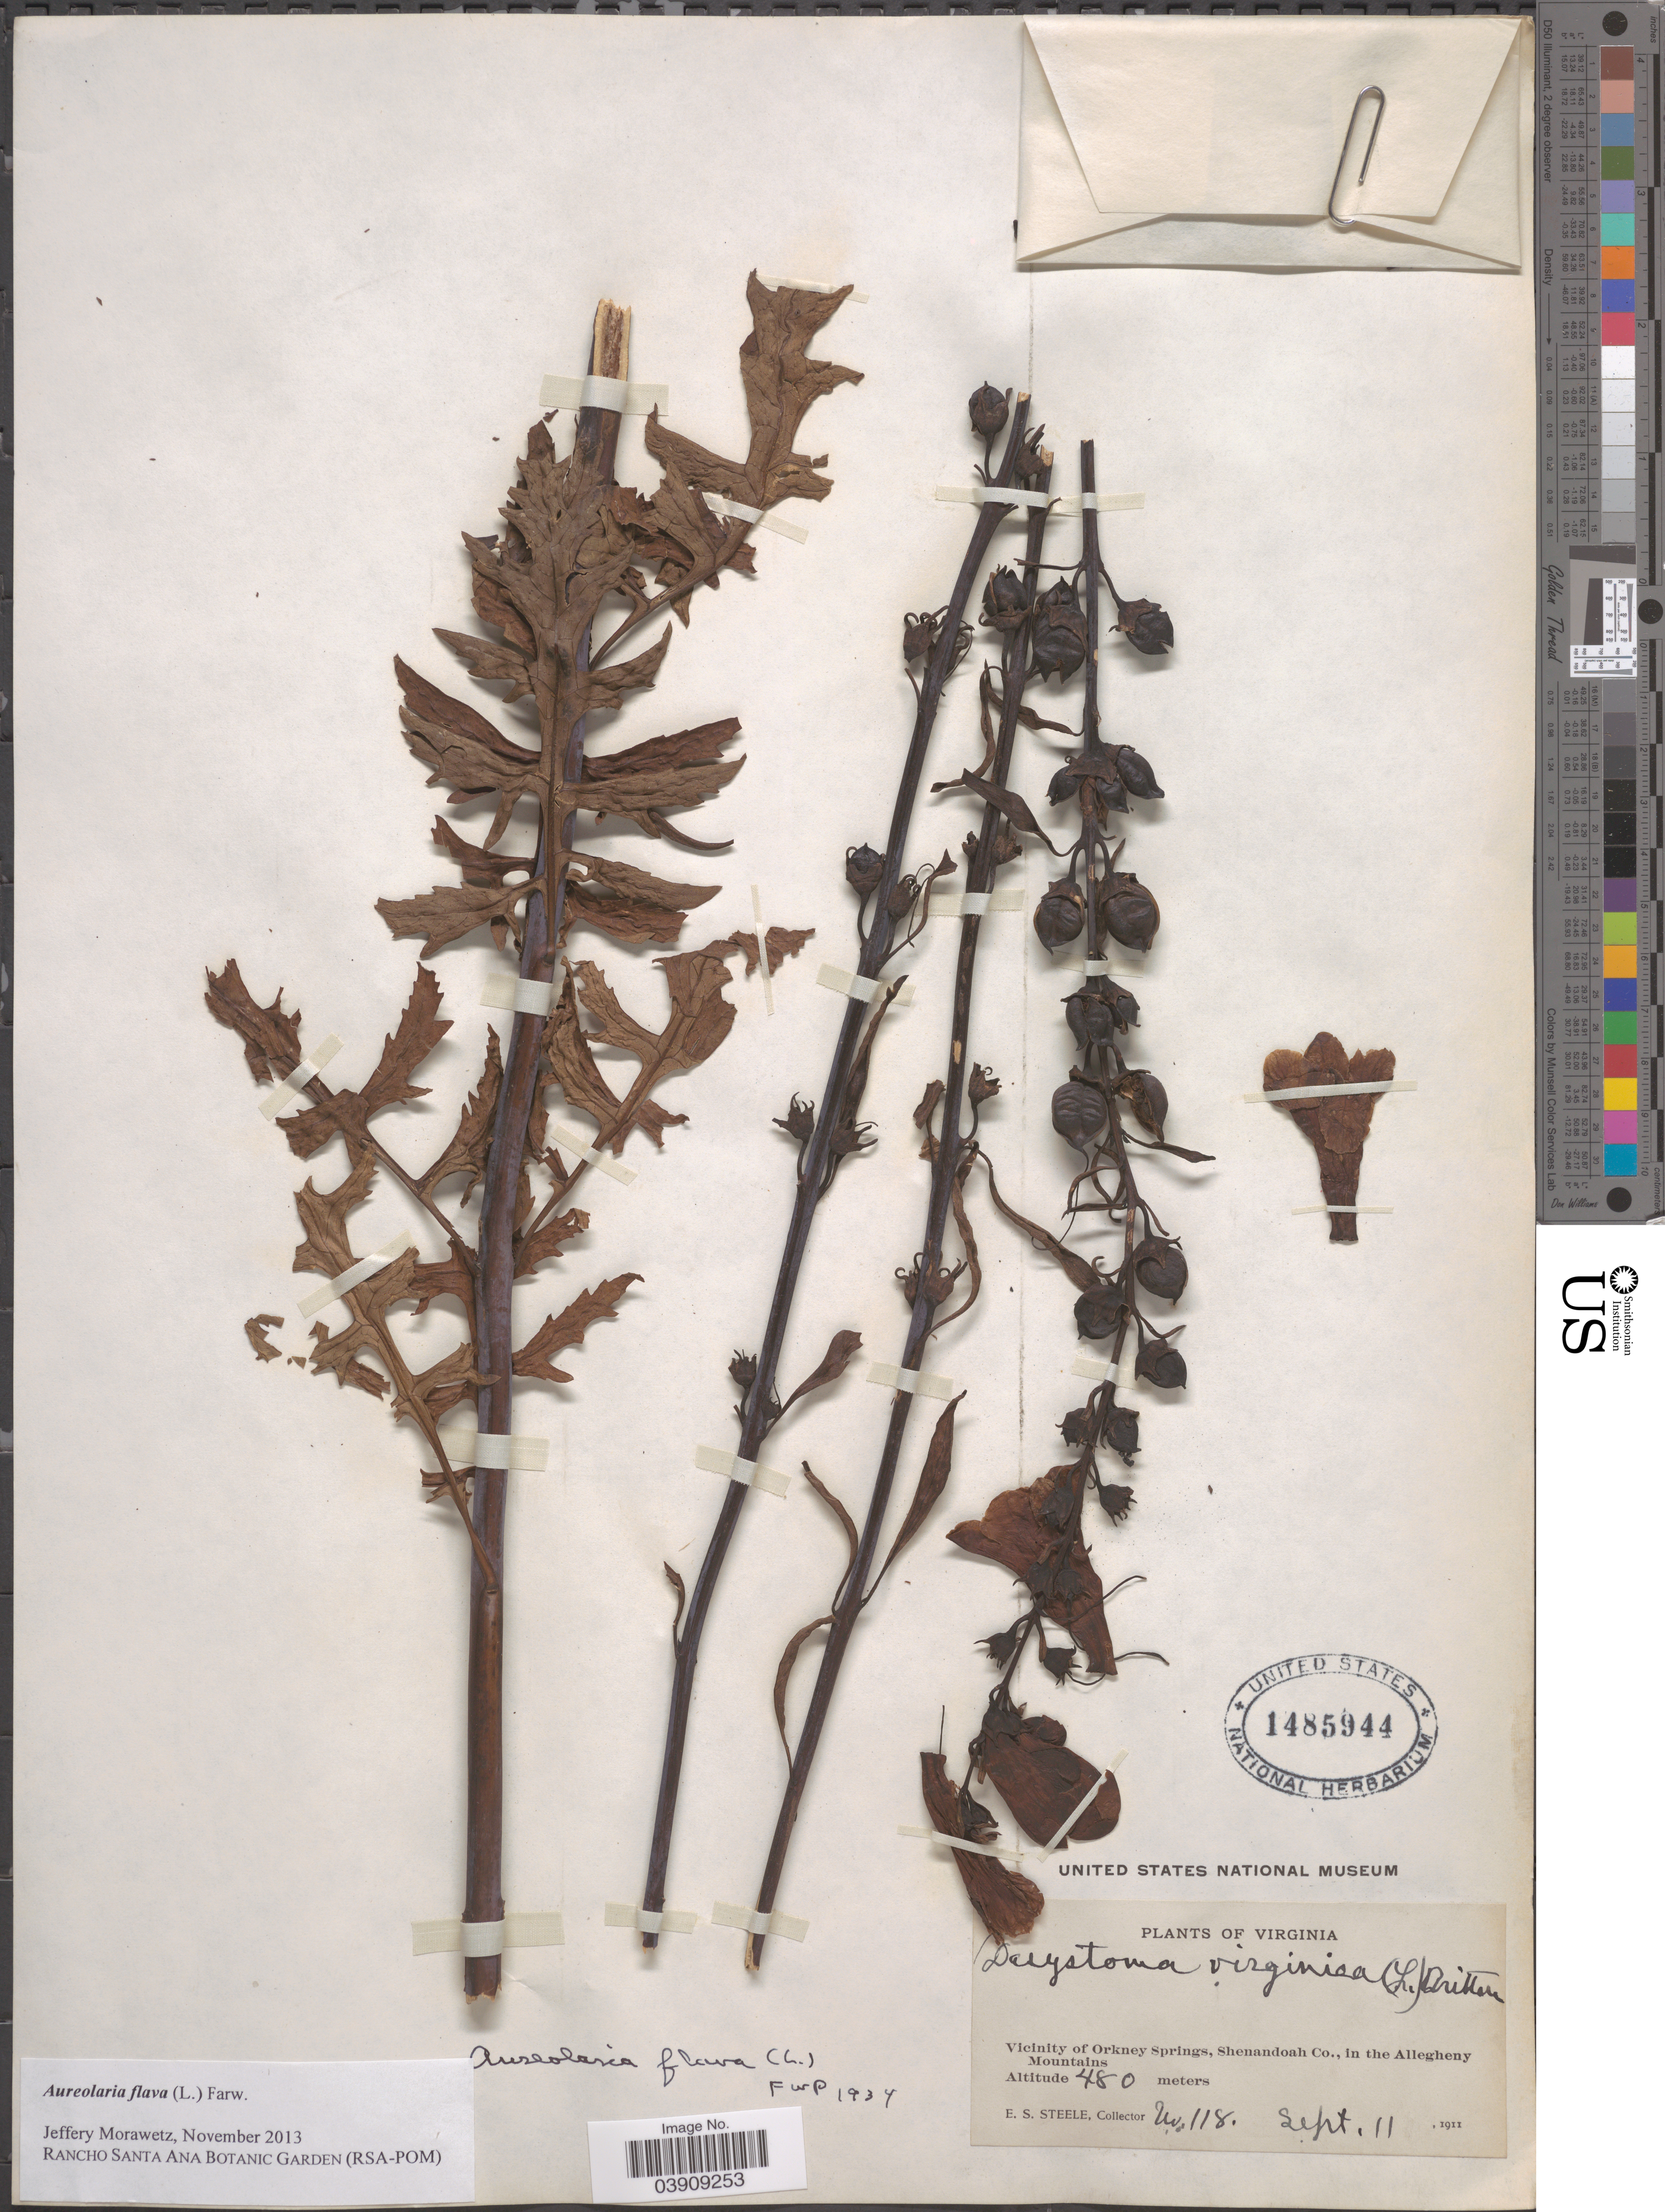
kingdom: Plantae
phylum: Tracheophyta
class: Magnoliopsida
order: Lamiales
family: Orobanchaceae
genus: Aureolaria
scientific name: Aureolaria flava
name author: (L.) Farw.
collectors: E. Steele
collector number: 118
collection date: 1911-09-11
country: United States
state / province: Virginia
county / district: Shenandoah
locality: Vicinity of Orkney Springs, Shenandoah Co., in the Allegheny Mountains.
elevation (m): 480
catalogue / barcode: US 1485944